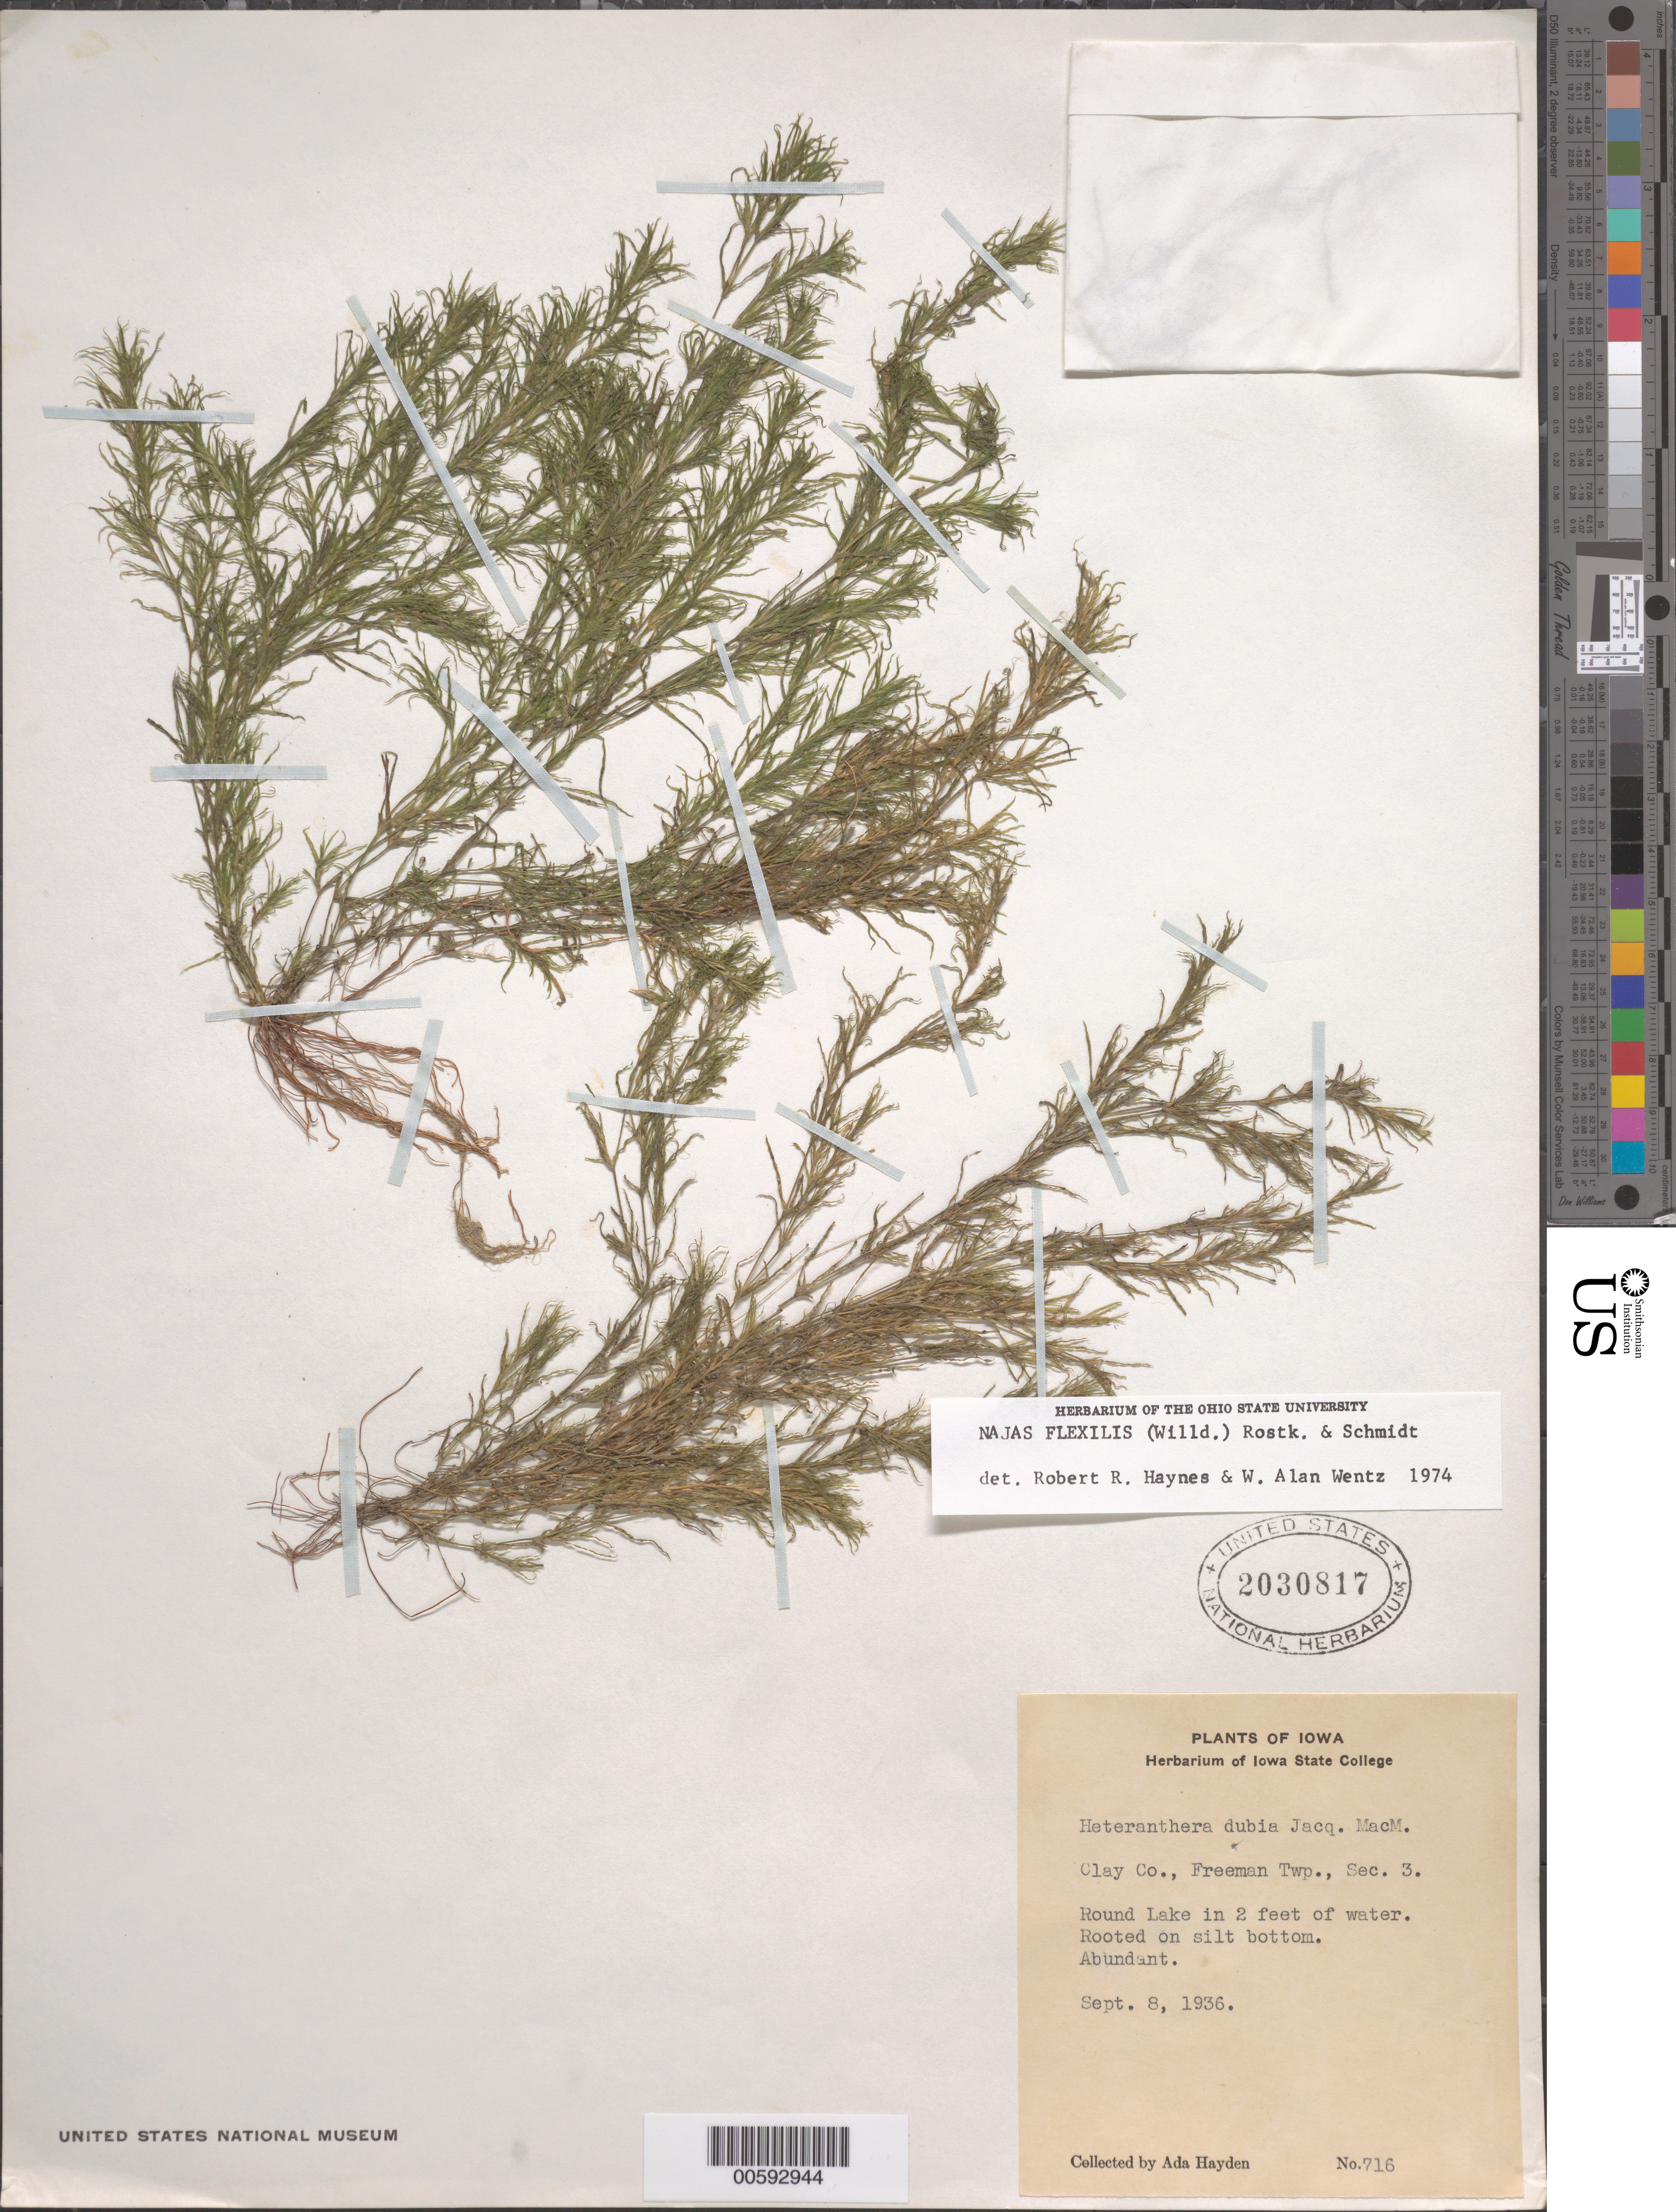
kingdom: Plantae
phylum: Tracheophyta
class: Liliopsida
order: Alismatales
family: Hydrocharitaceae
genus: Najas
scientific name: Najas flexilis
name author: (Willd.) Rostk. & Schmidt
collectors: A. Hayden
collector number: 716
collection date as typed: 08 Sep 1936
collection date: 1936-09-08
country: United States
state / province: Iowa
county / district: Clay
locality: Freeman Twp., Sec. 3, Round Lake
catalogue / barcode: US 2030817